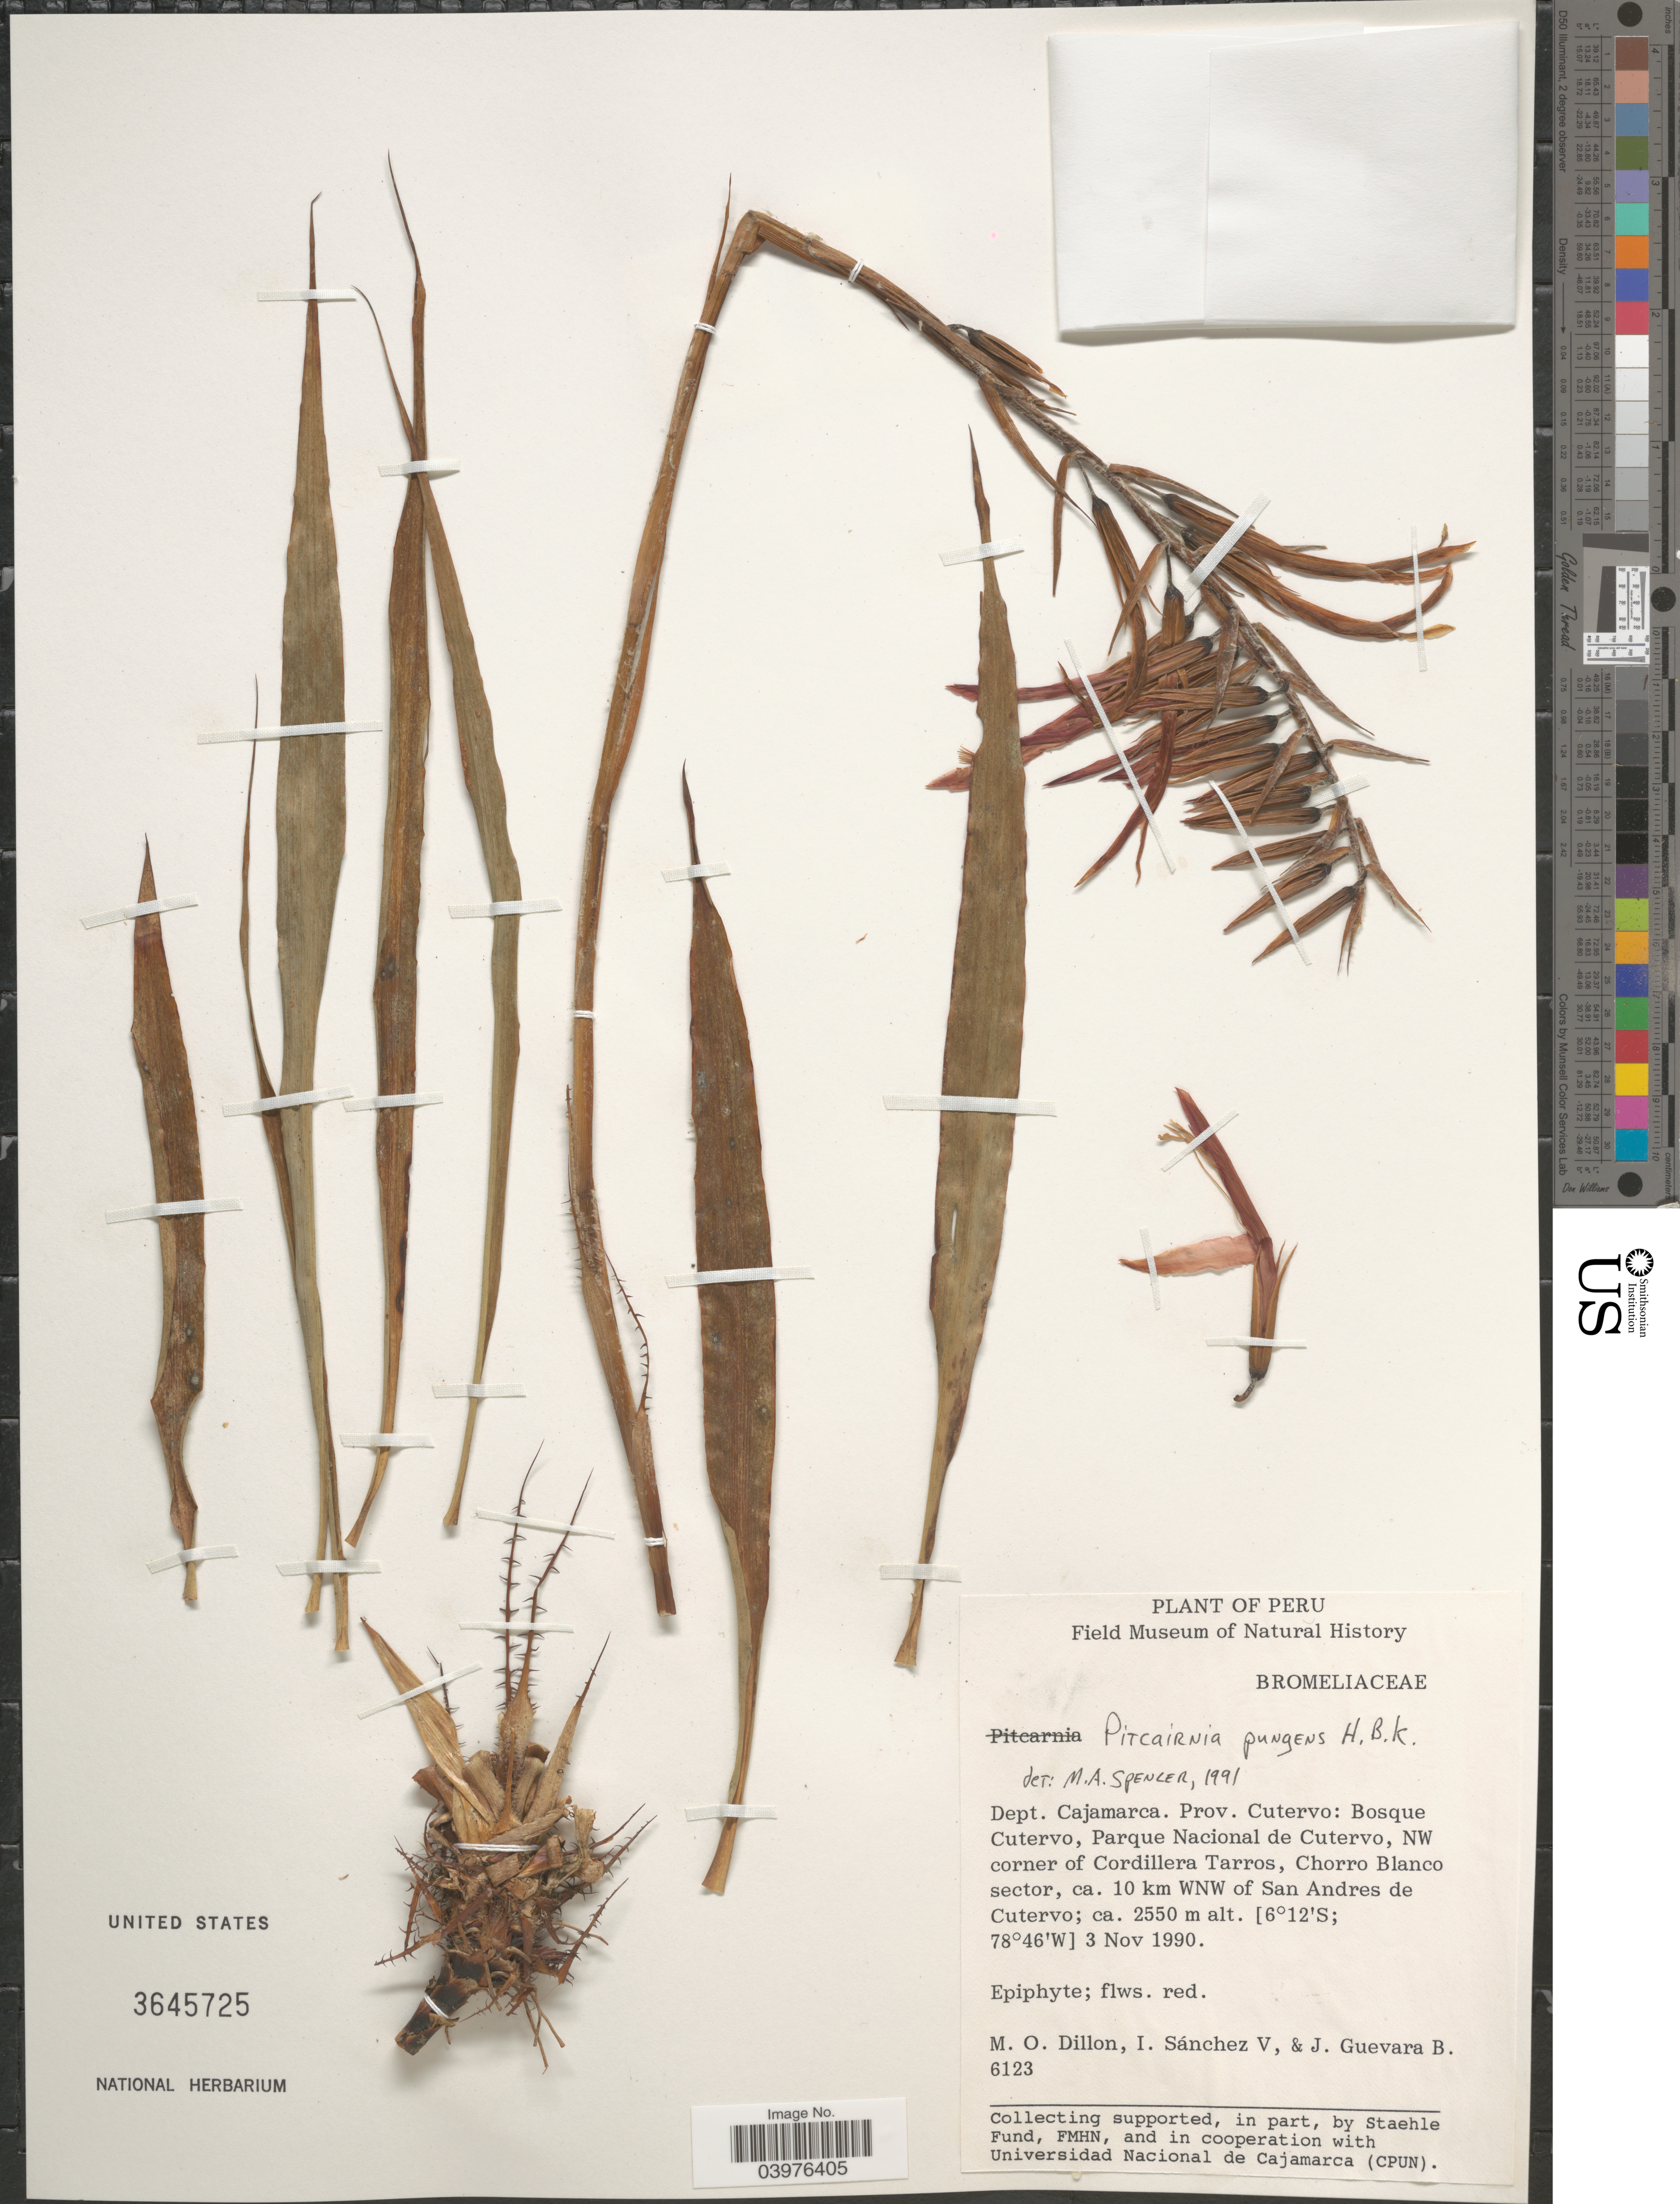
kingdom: Plantae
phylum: Tracheophyta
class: Liliopsida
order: Poales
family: Bromeliaceae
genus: Pitcairnia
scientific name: Pitcairnia pungens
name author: Kunth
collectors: M. O. Dillon, I. Sánchez Vega & J. Guevara B.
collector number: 6123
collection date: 1990-11-03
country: Peru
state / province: Cajamarca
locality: Dept. Cajamarca. Prov. Cutervo: Bosque Cutervo, Parque Nacional de Cutervo, NW corner of Cordillera Tarros, Chorro Blanco sector, ca. 10 km WNW of San Andres de Cutervo.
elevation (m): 2550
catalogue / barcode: US 3645725